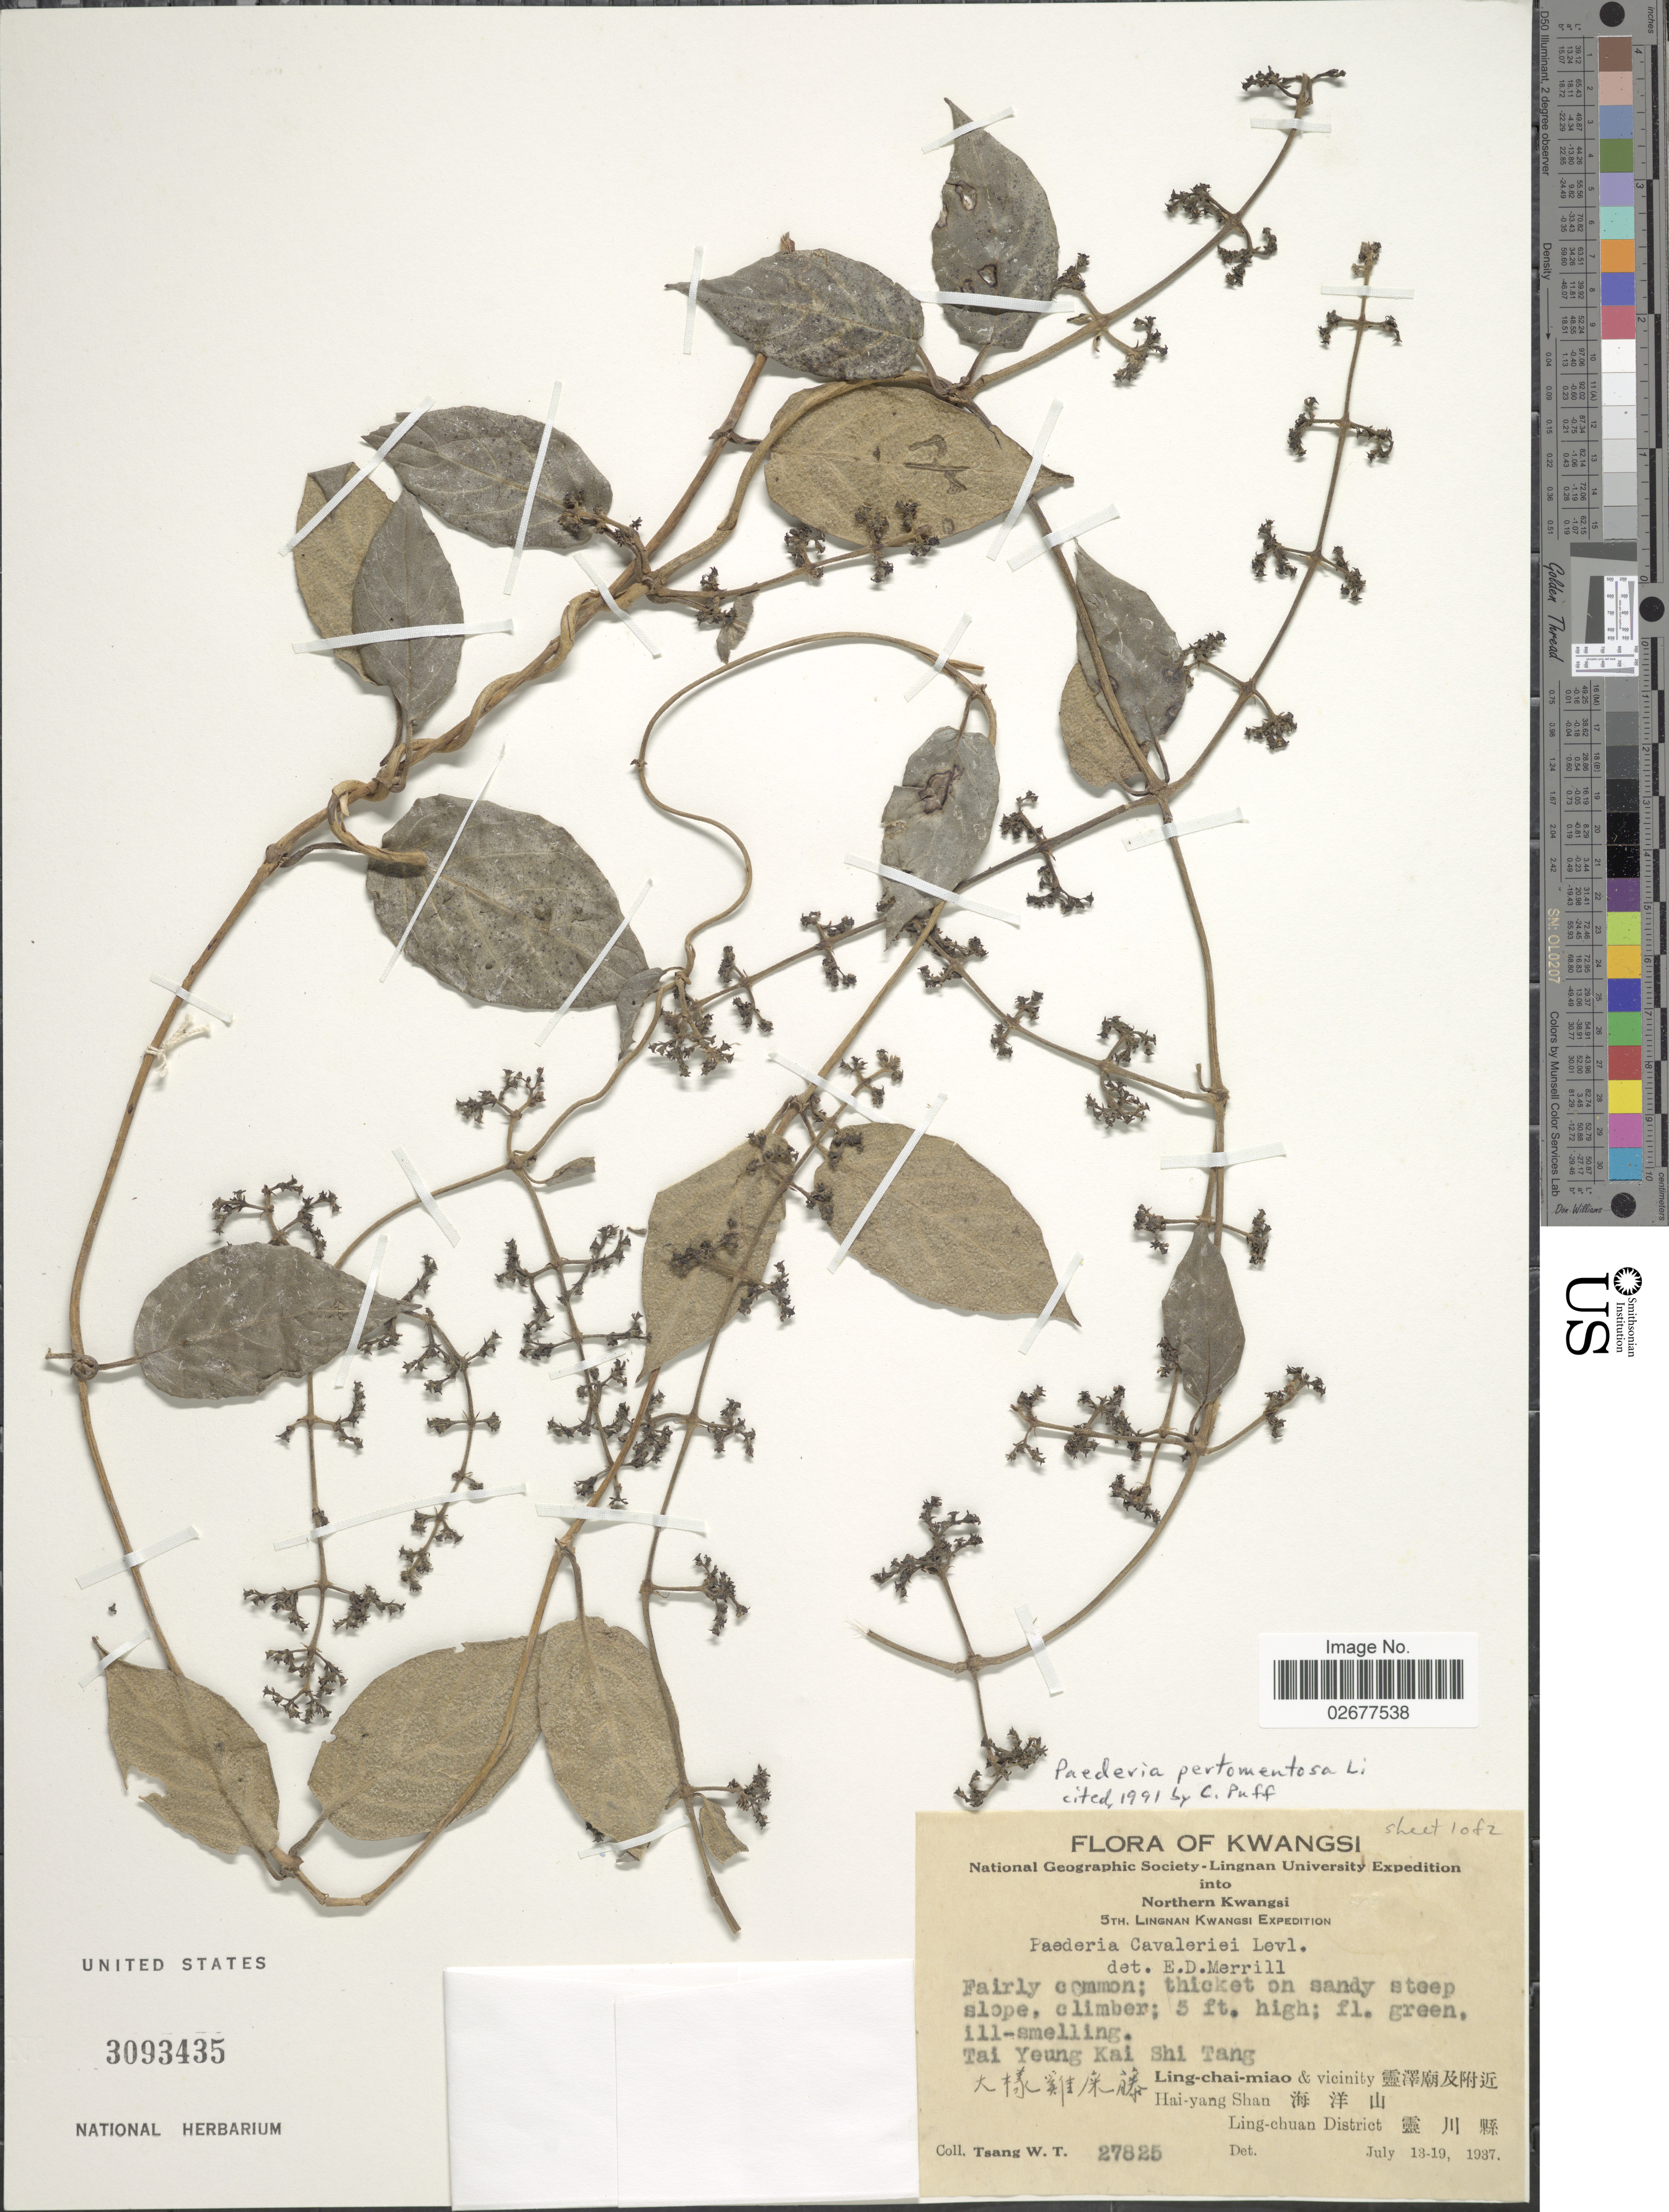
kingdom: Plantae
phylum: Tracheophyta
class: Magnoliopsida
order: Gentianales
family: Rubiaceae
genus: Paederia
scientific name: Paederia pertomentosa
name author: Merr. ex H.L. Li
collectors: W. T. Tsang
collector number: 27825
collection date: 1937-07-13/1937-07-19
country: China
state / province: Guangxi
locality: Kwangsi. Northern Kwangsi. Tai Yeung Kai Shi Tang. Ling-chai-miao & vicinity. Hai-yang Shan. Ling-chuan District.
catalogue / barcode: US 3093435